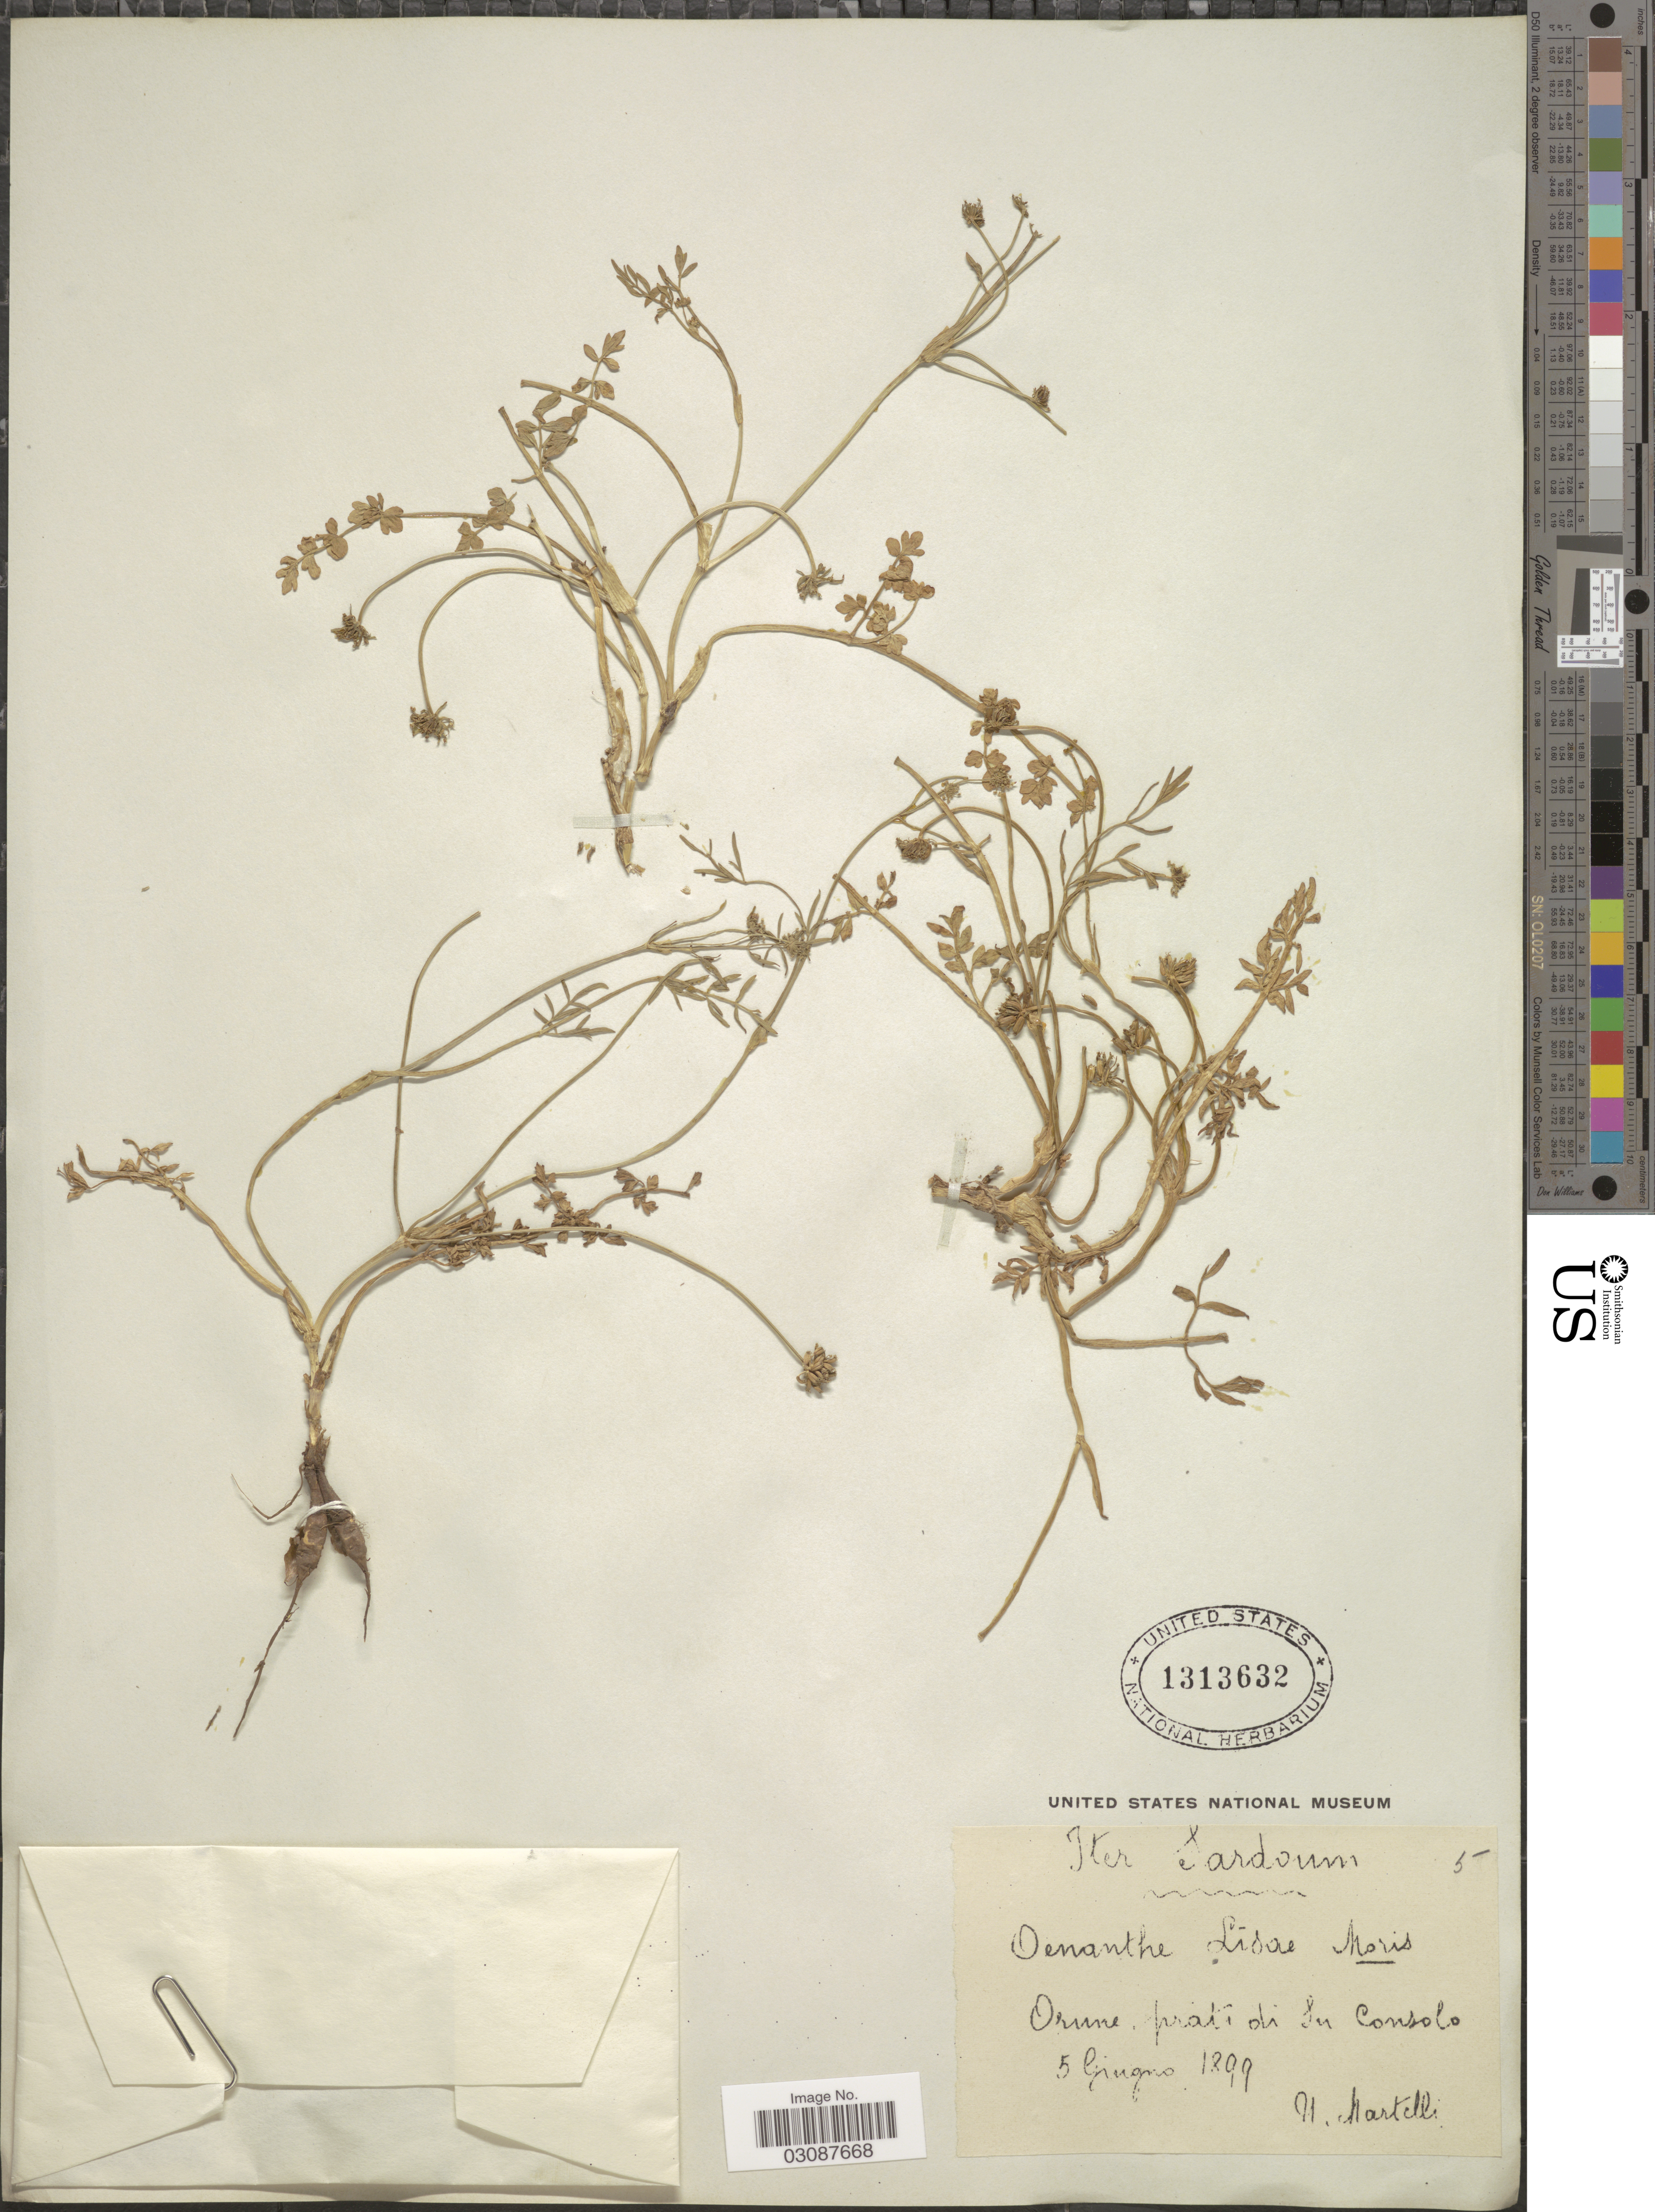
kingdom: Plantae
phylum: Tracheophyta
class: Magnoliopsida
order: Apiales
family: Apiaceae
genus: Oenanthe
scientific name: Oenanthe lisae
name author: Moris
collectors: U. Martelli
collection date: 1899-06-05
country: Italy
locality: Iter Sardoum, Ozune prati di Sn Consolo.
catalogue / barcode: US 1313632